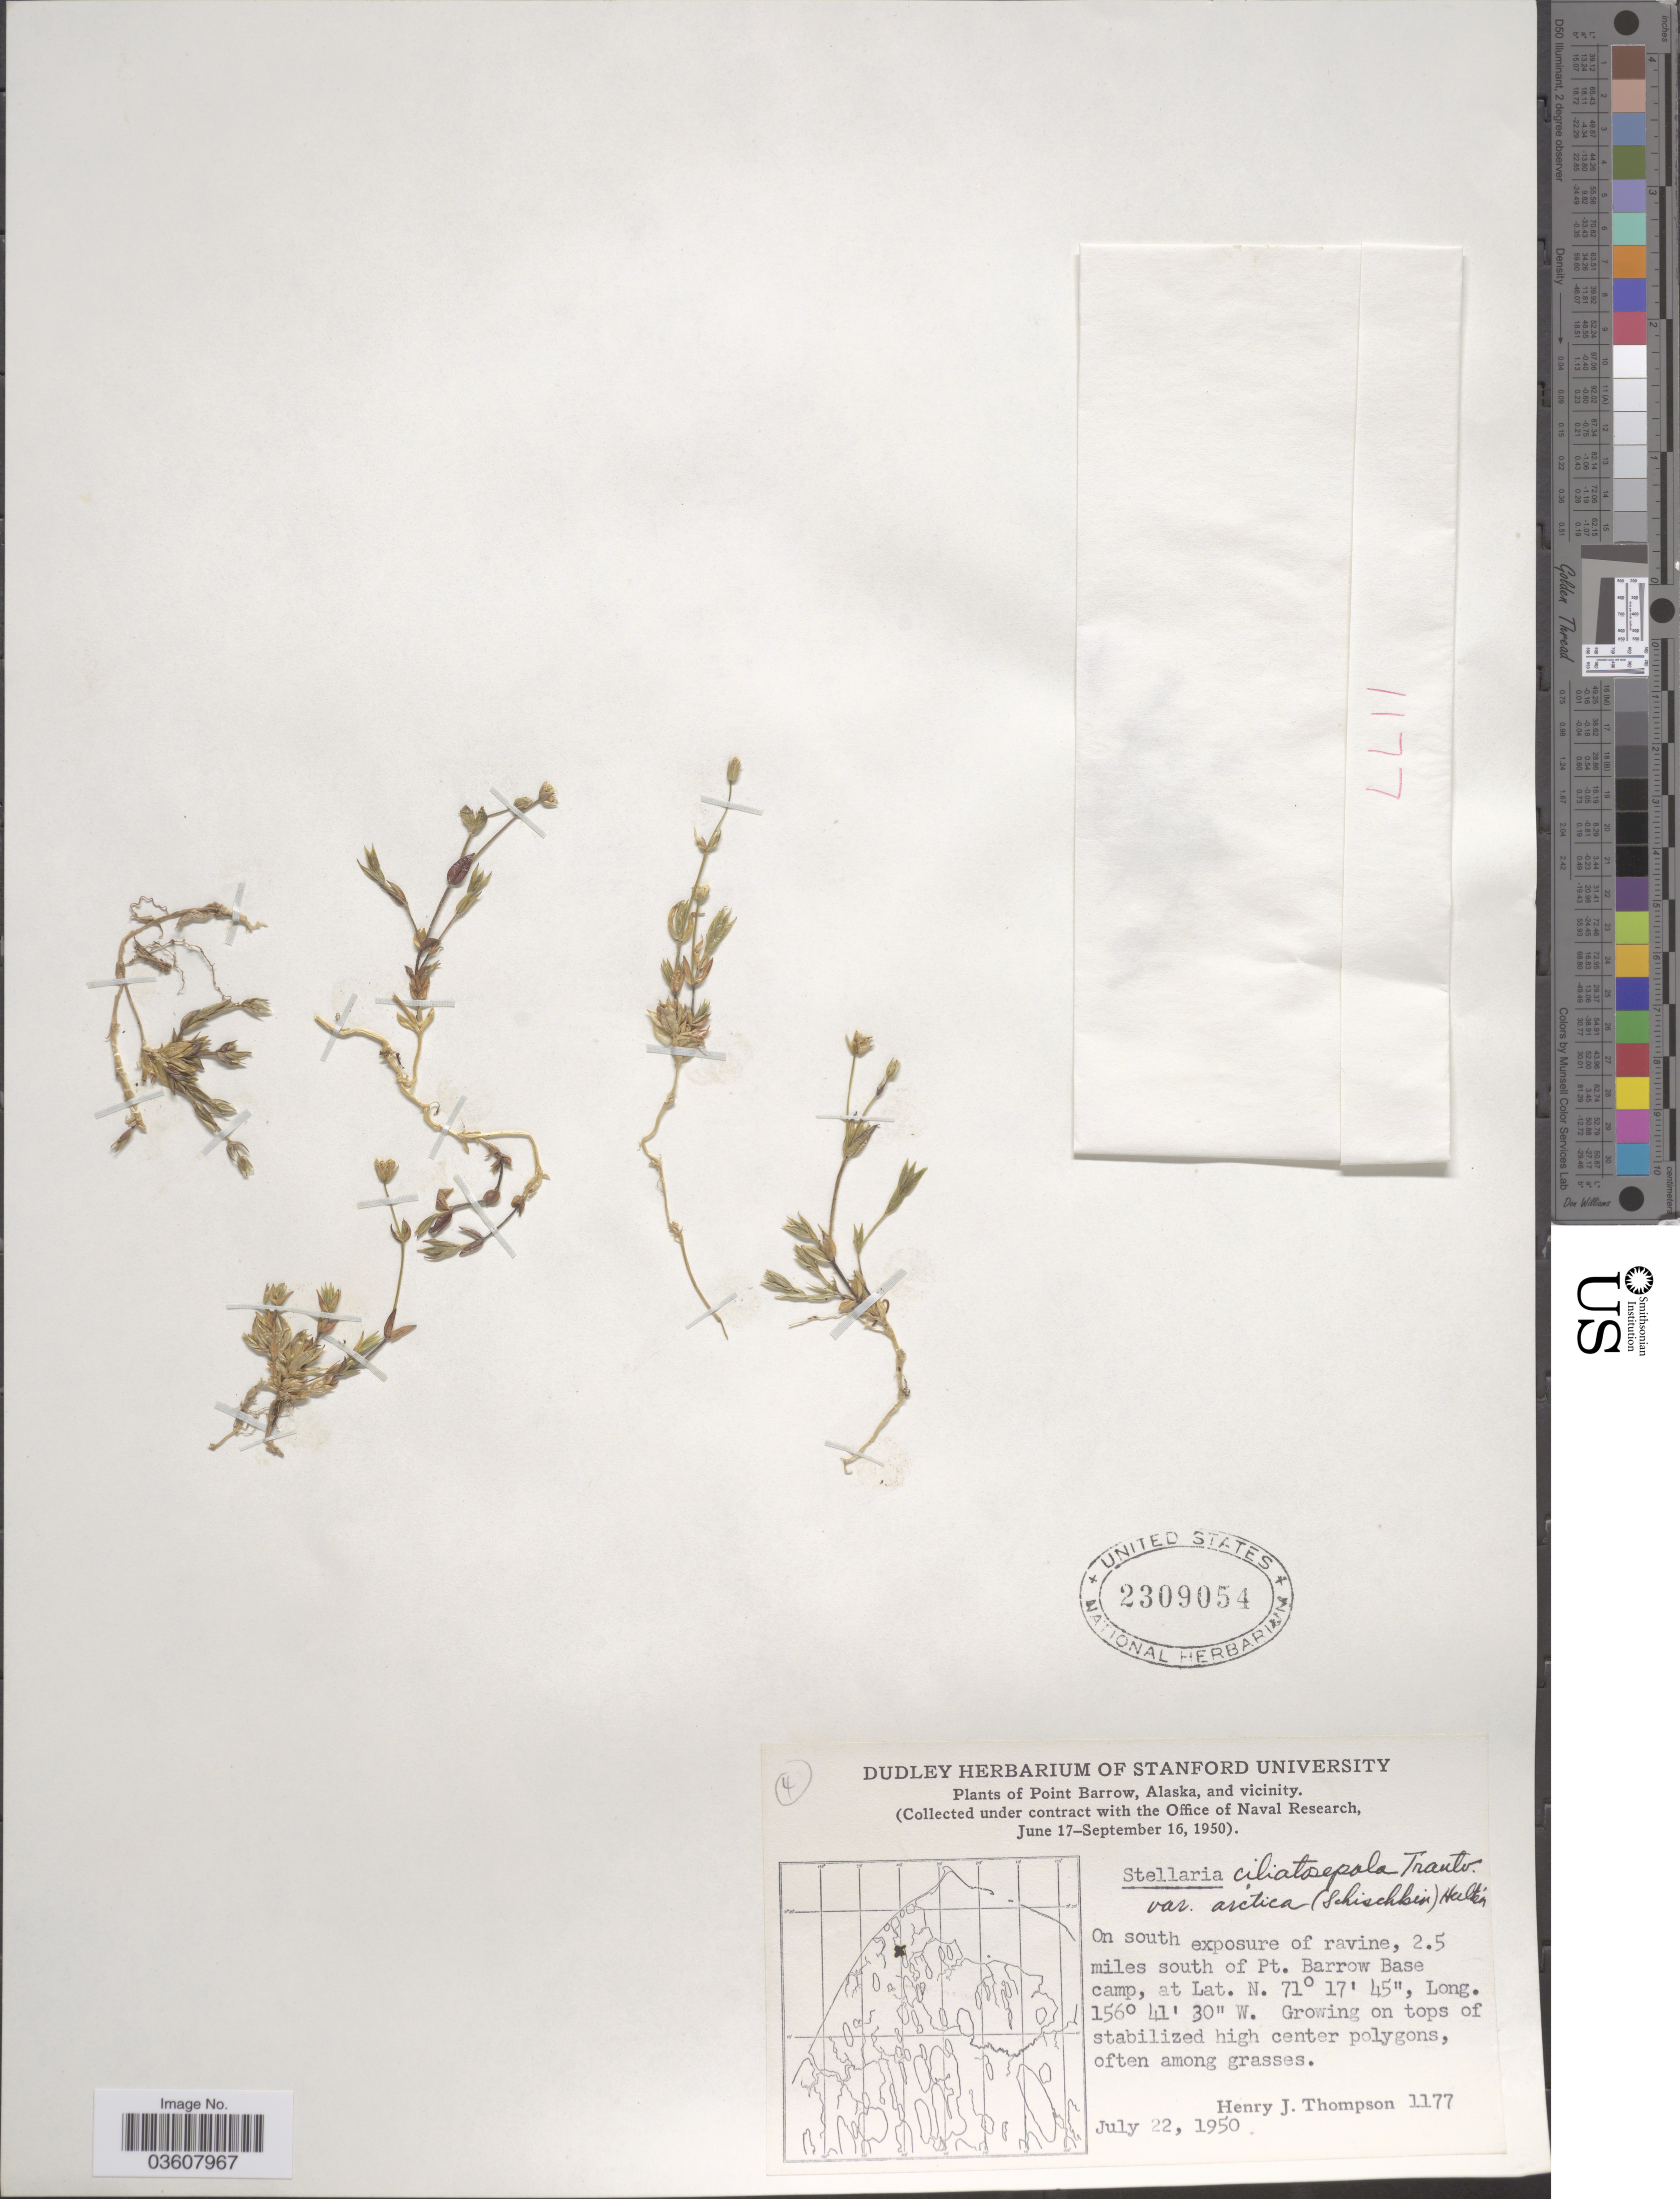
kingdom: Plantae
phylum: Tracheophyta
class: Magnoliopsida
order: Caryophyllales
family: Caryophyllaceae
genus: Stellaria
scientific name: Stellaria ciliatosepala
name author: Trautv.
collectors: H. J. Thompson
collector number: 1177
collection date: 1950-07-22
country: United States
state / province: Alaska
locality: Point Barrow, Alaska, and vicinity. On south exposure of ravine, 2.5 miles south of Pt. Barrow Base camp.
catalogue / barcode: US 2309054